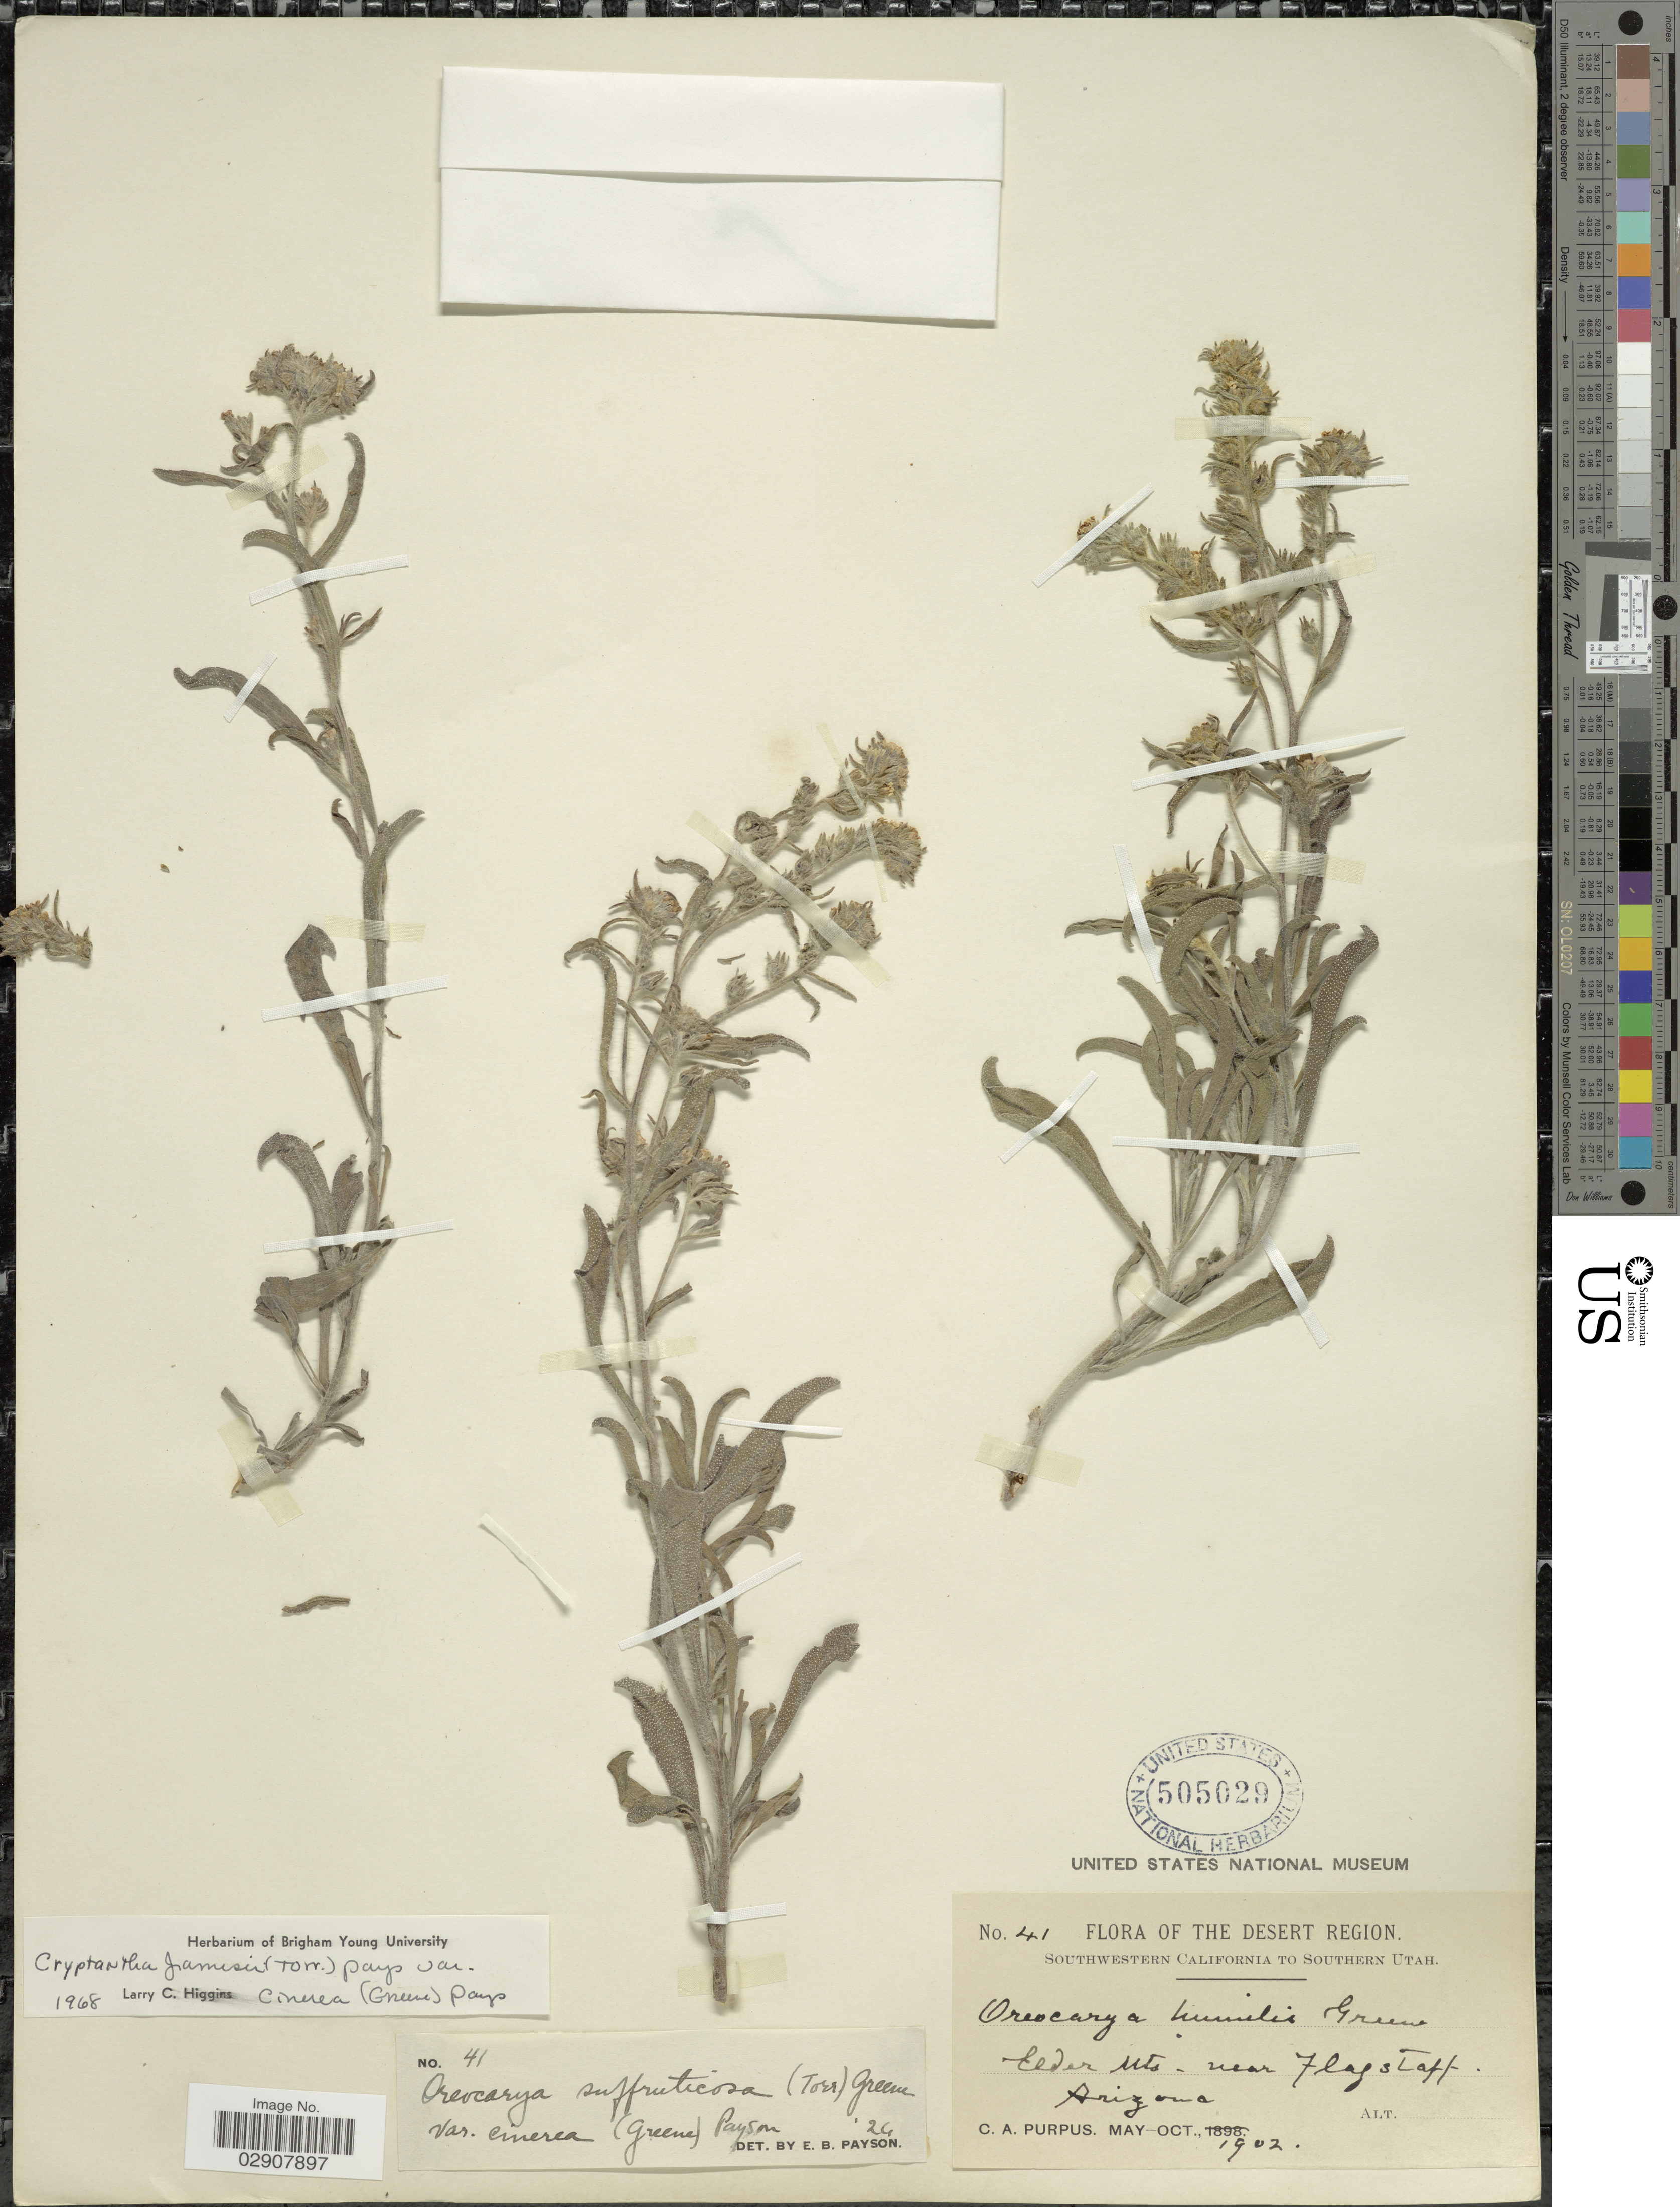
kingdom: Plantae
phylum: Tracheophyta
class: Magnoliopsida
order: Boraginales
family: Boraginaceae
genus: Cryptantha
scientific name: Cryptantha jamesii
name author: (Torr.) Payson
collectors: C. A. Purpus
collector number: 41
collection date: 1902-05/1902-10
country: United States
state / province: Arizona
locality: Elder Mts. near Flagstaff. Arizona. The Desert Region.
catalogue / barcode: US 505029